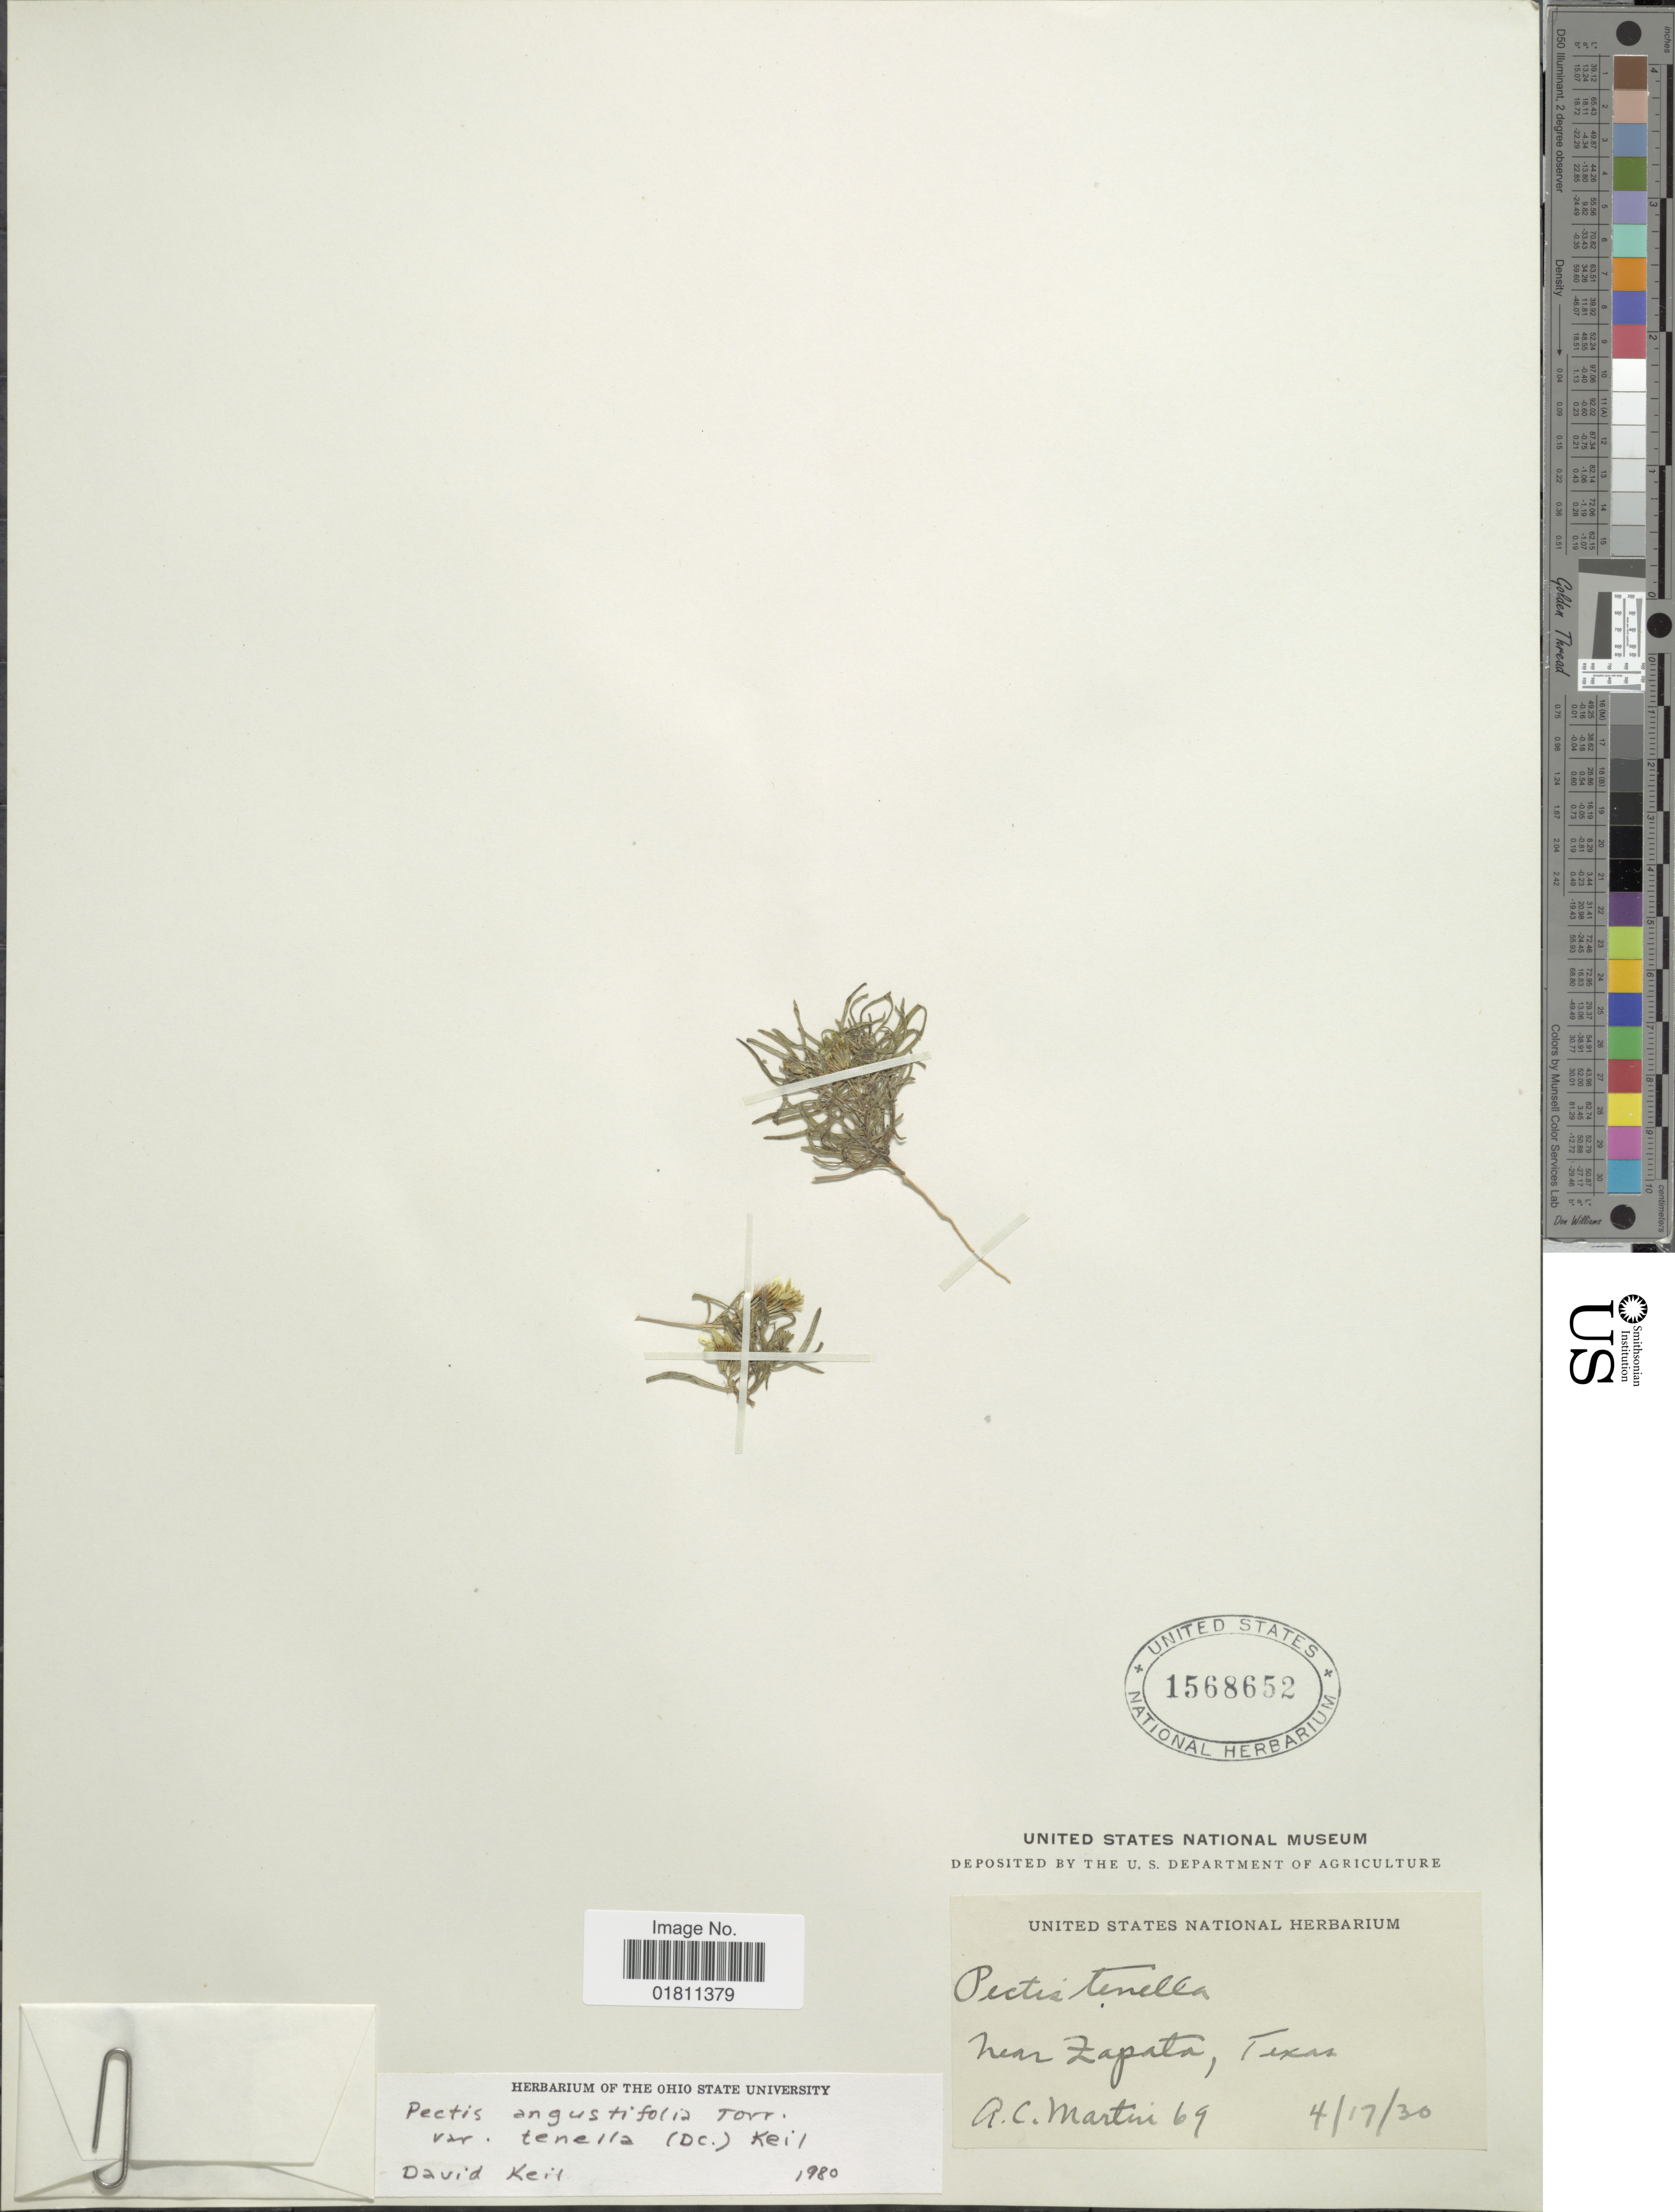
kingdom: Plantae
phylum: Tracheophyta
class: Magnoliopsida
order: Asterales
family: Asteraceae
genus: Pectis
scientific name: Pectis angustifolia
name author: Torr.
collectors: A. C. Martin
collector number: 69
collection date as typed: Transcribed d/m/y: 17/4/30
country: United States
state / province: Texas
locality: Near Zapata, Texas.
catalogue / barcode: US 1568652